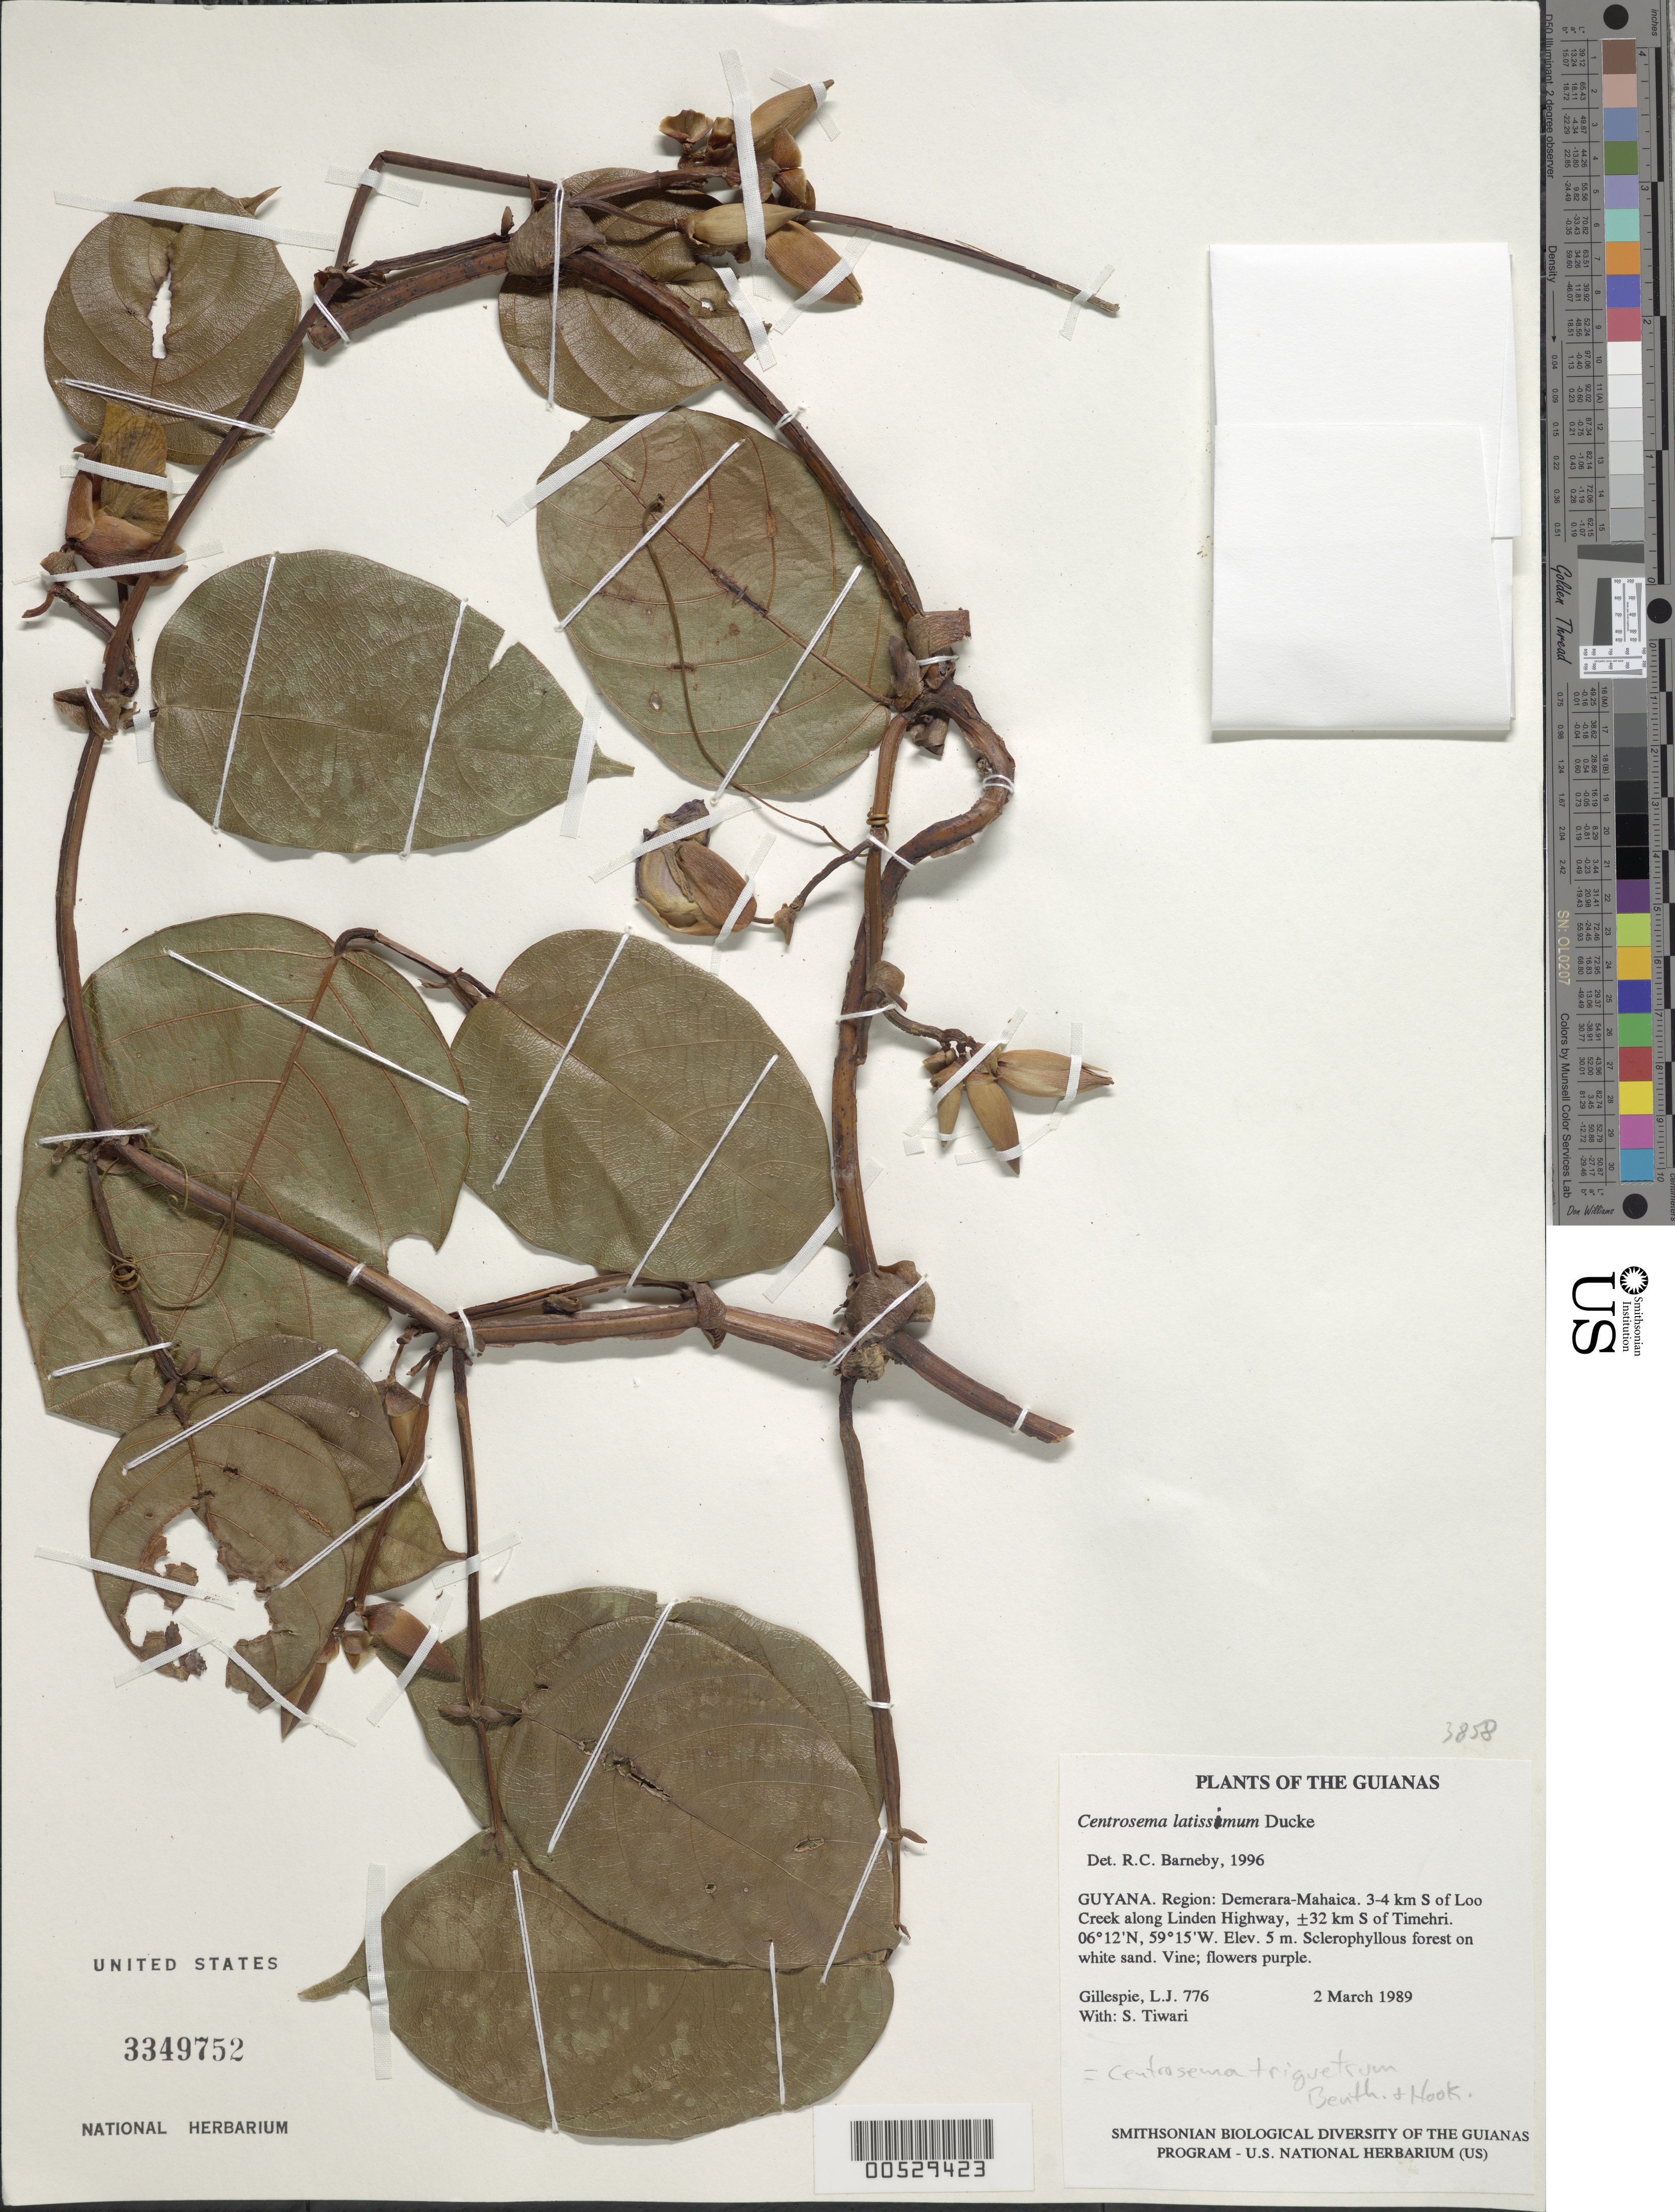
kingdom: Plantae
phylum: Tracheophyta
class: Magnoliopsida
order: Fabales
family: Fabaceae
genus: Centrosema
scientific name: Centrosema latissimum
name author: Ducke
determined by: Barneby, Rupert C., (NY)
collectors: L. J. Gillespie & S. Tiwari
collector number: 776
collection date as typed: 2 March 1989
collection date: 1989-03-02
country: Guyana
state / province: Demerara-Mahaica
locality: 3-4 km S of Loo Creek along Linden Highway, ±32 km S of Timehri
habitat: Sclerophyllous forest on white sand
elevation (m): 5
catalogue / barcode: US 3349752